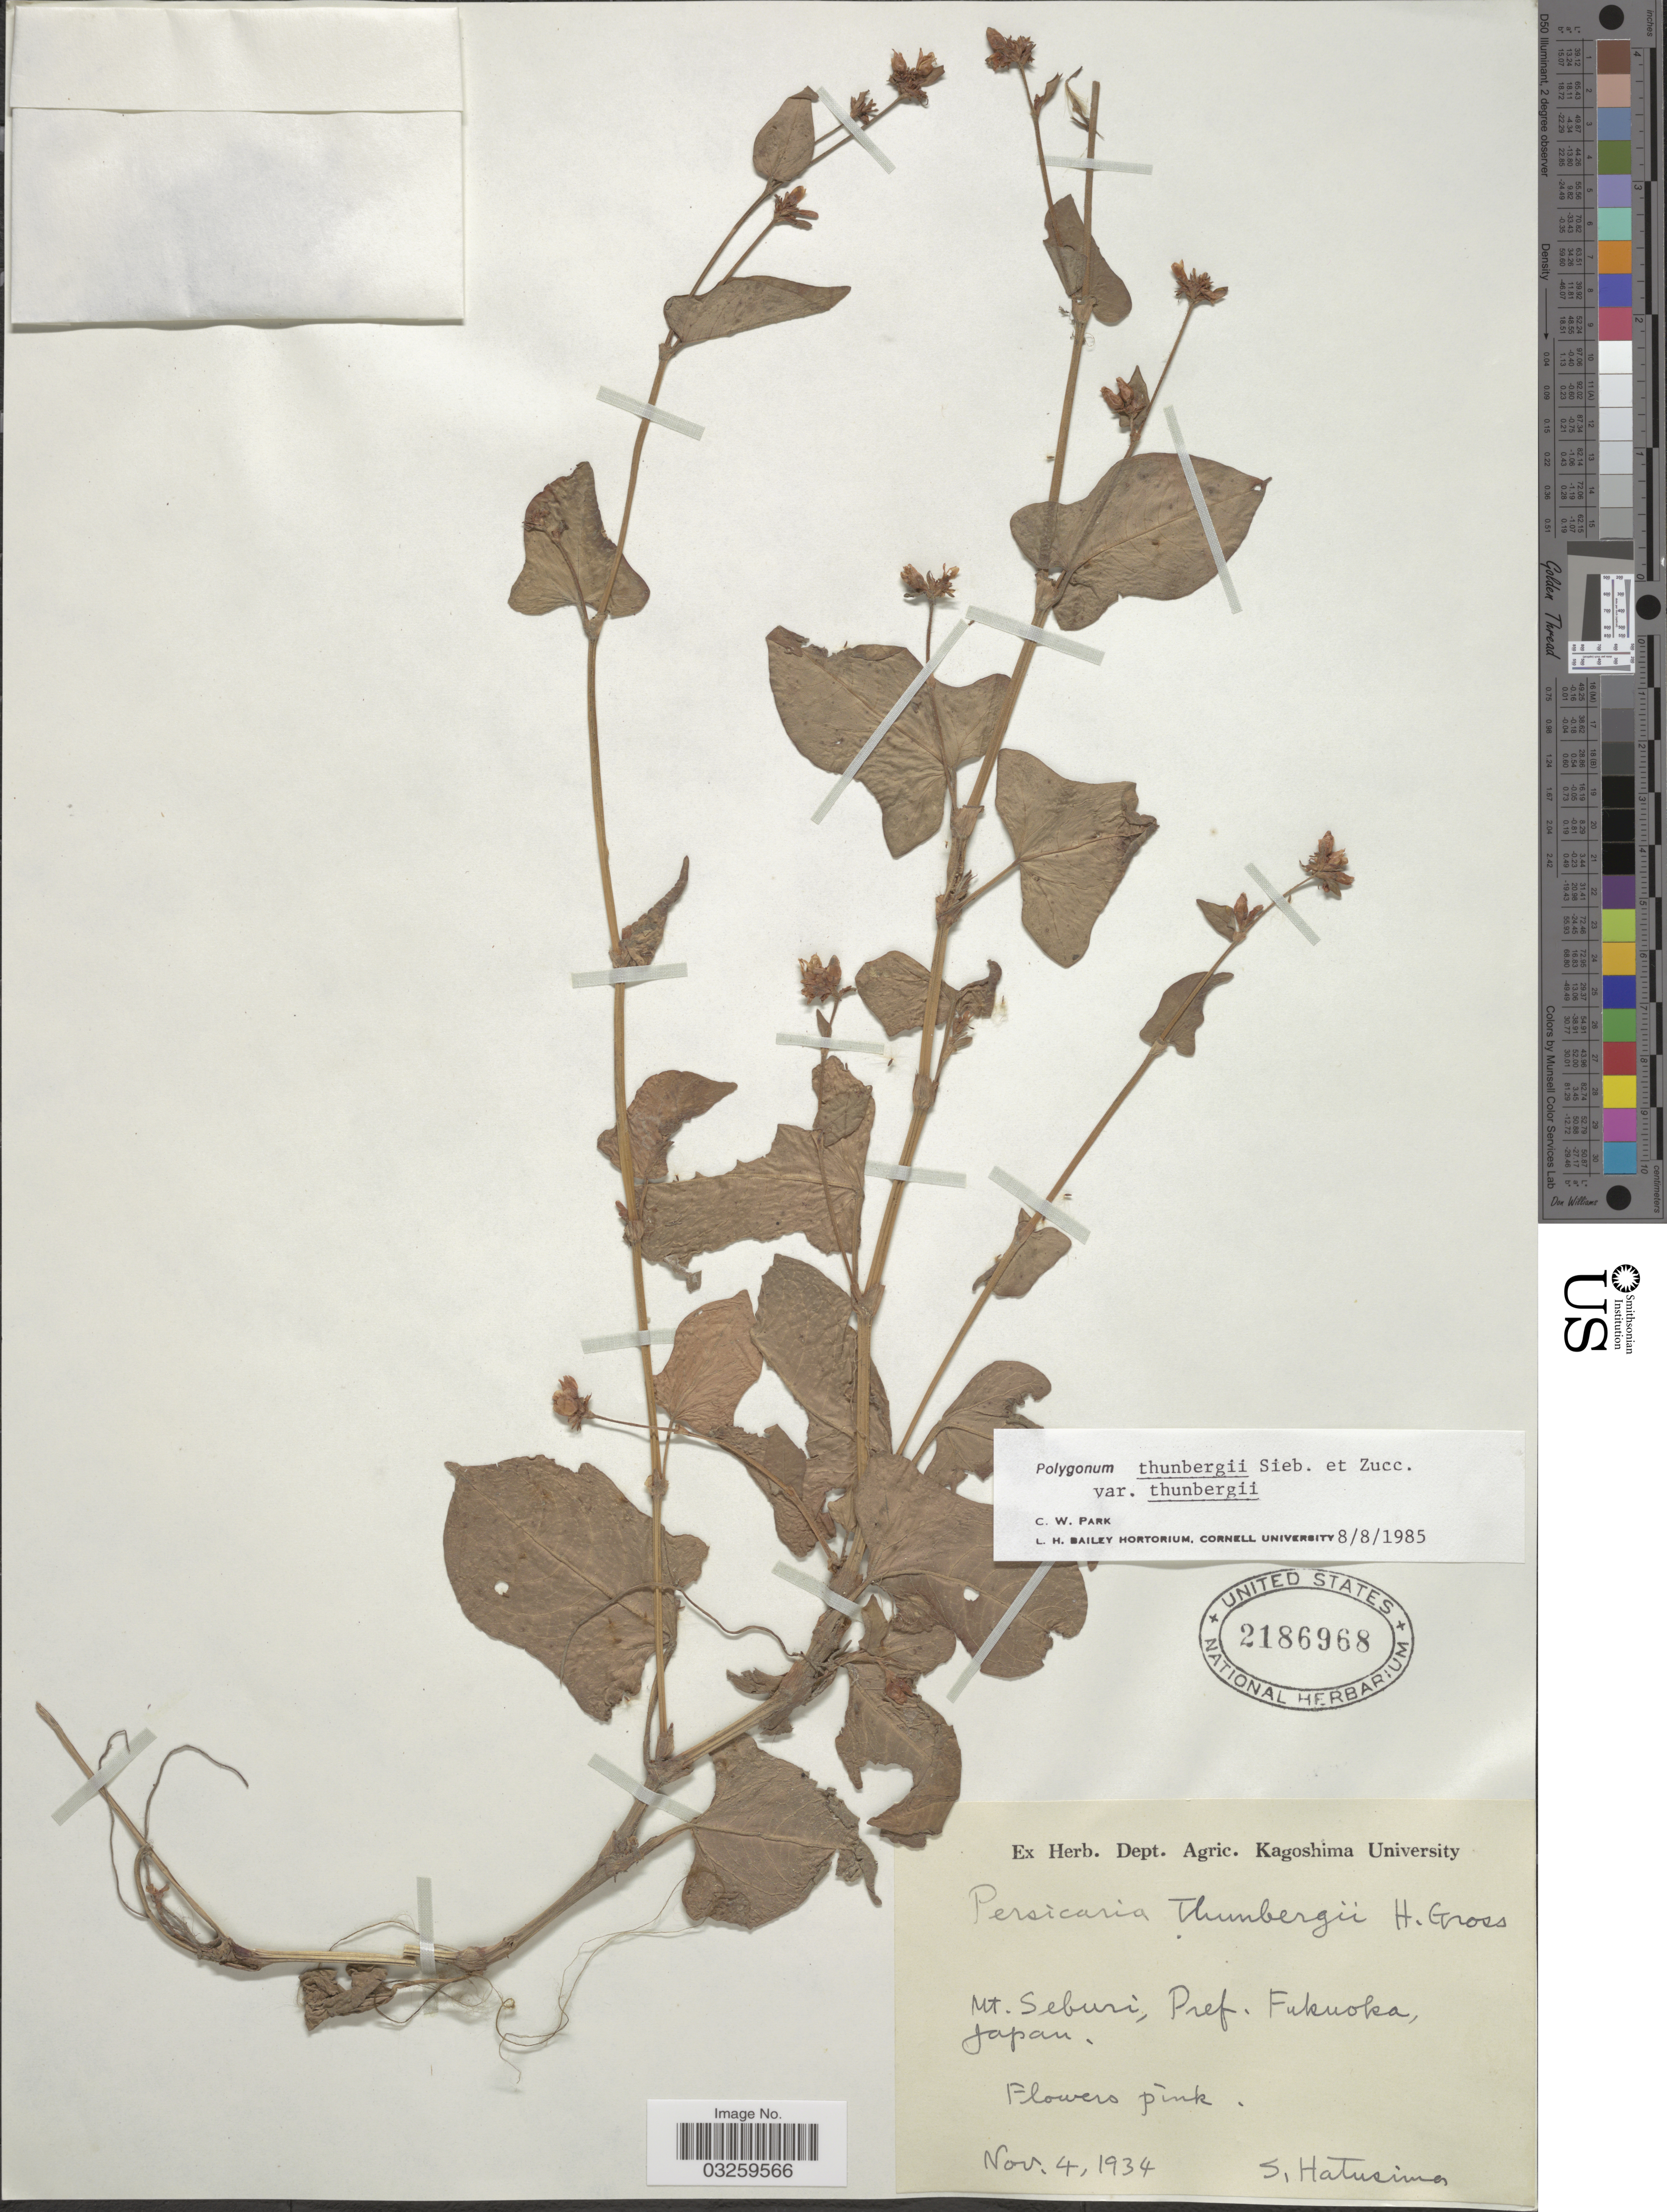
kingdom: Plantae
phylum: Tracheophyta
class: Magnoliopsida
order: Caryophyllales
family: Polygonaceae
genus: Polygonum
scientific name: Polygonum thunbergii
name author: Siebold & Zucc.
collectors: S. Hatusima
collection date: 1934-11-04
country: Japan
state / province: Hukuoka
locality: Mt. Seburi, Pref. Fukuoka.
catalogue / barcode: US 2186968